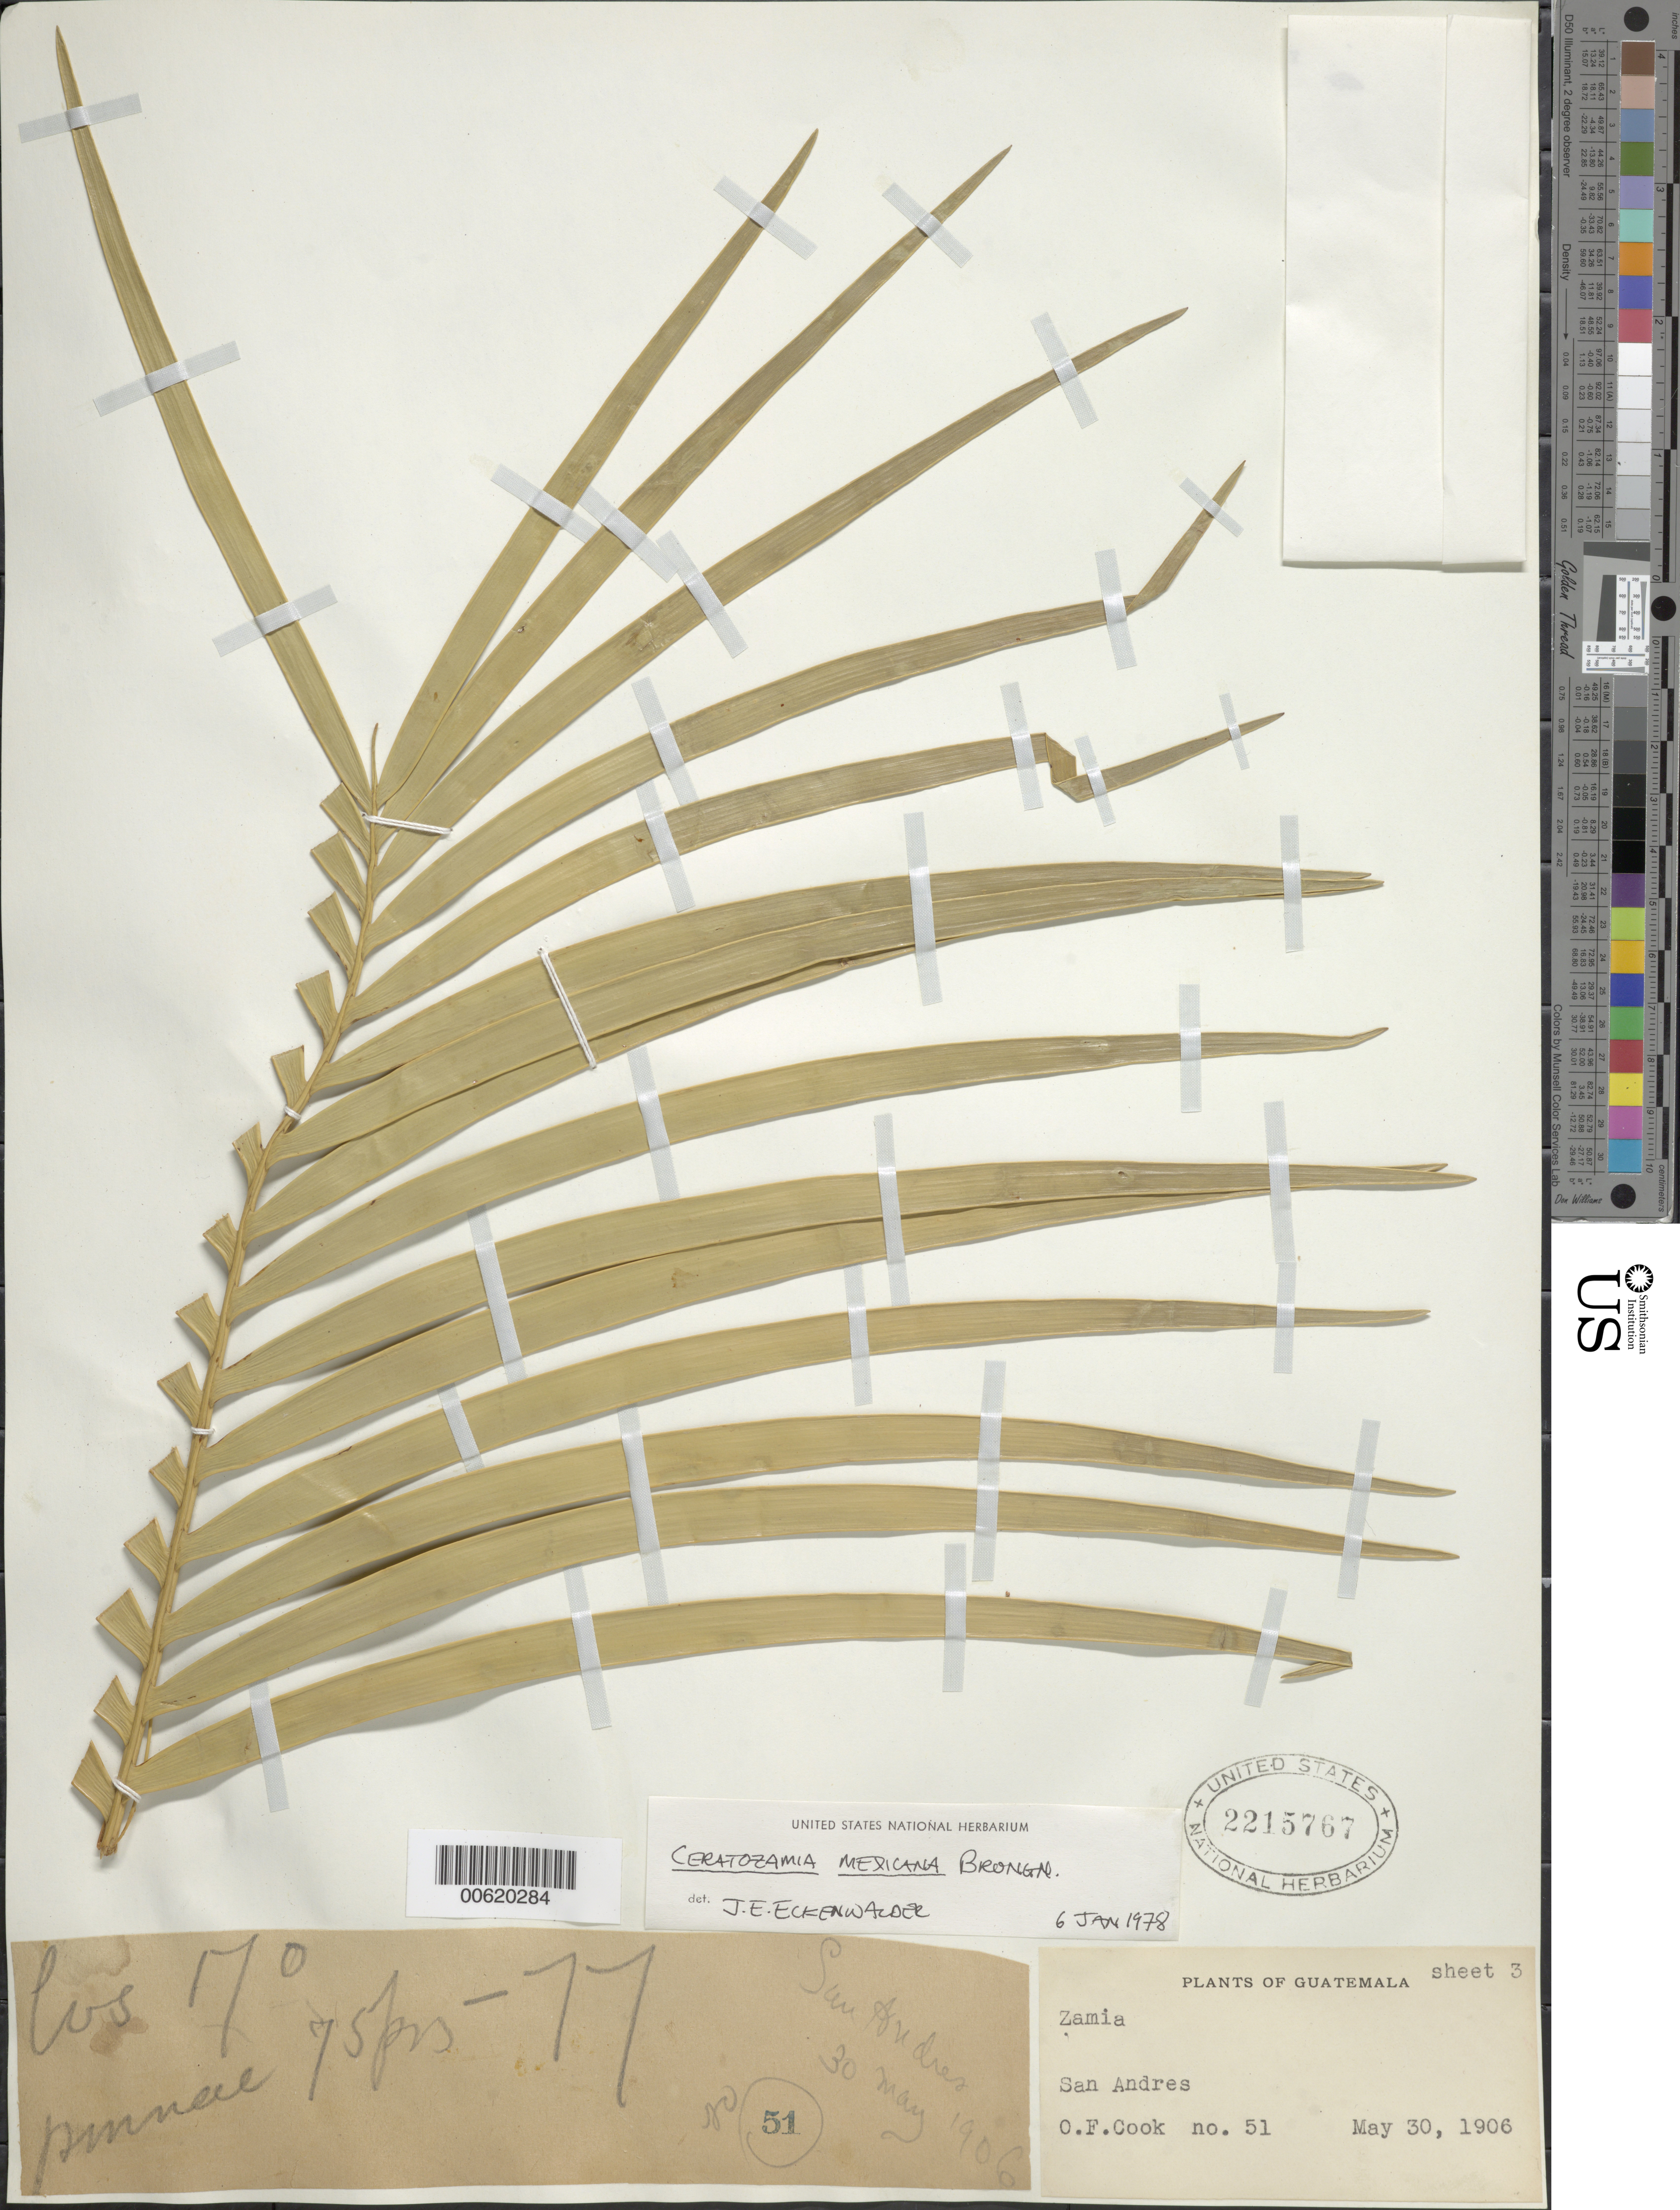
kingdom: Plantae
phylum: Tracheophyta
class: Cycadopsida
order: Cycadales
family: Zamiaceae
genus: Ceratozamia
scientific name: Ceratozamia mexicana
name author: Brongn.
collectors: O. F. Cook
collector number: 51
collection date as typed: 30 May 1906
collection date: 1906-05-30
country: Guatemala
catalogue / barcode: US 2215767